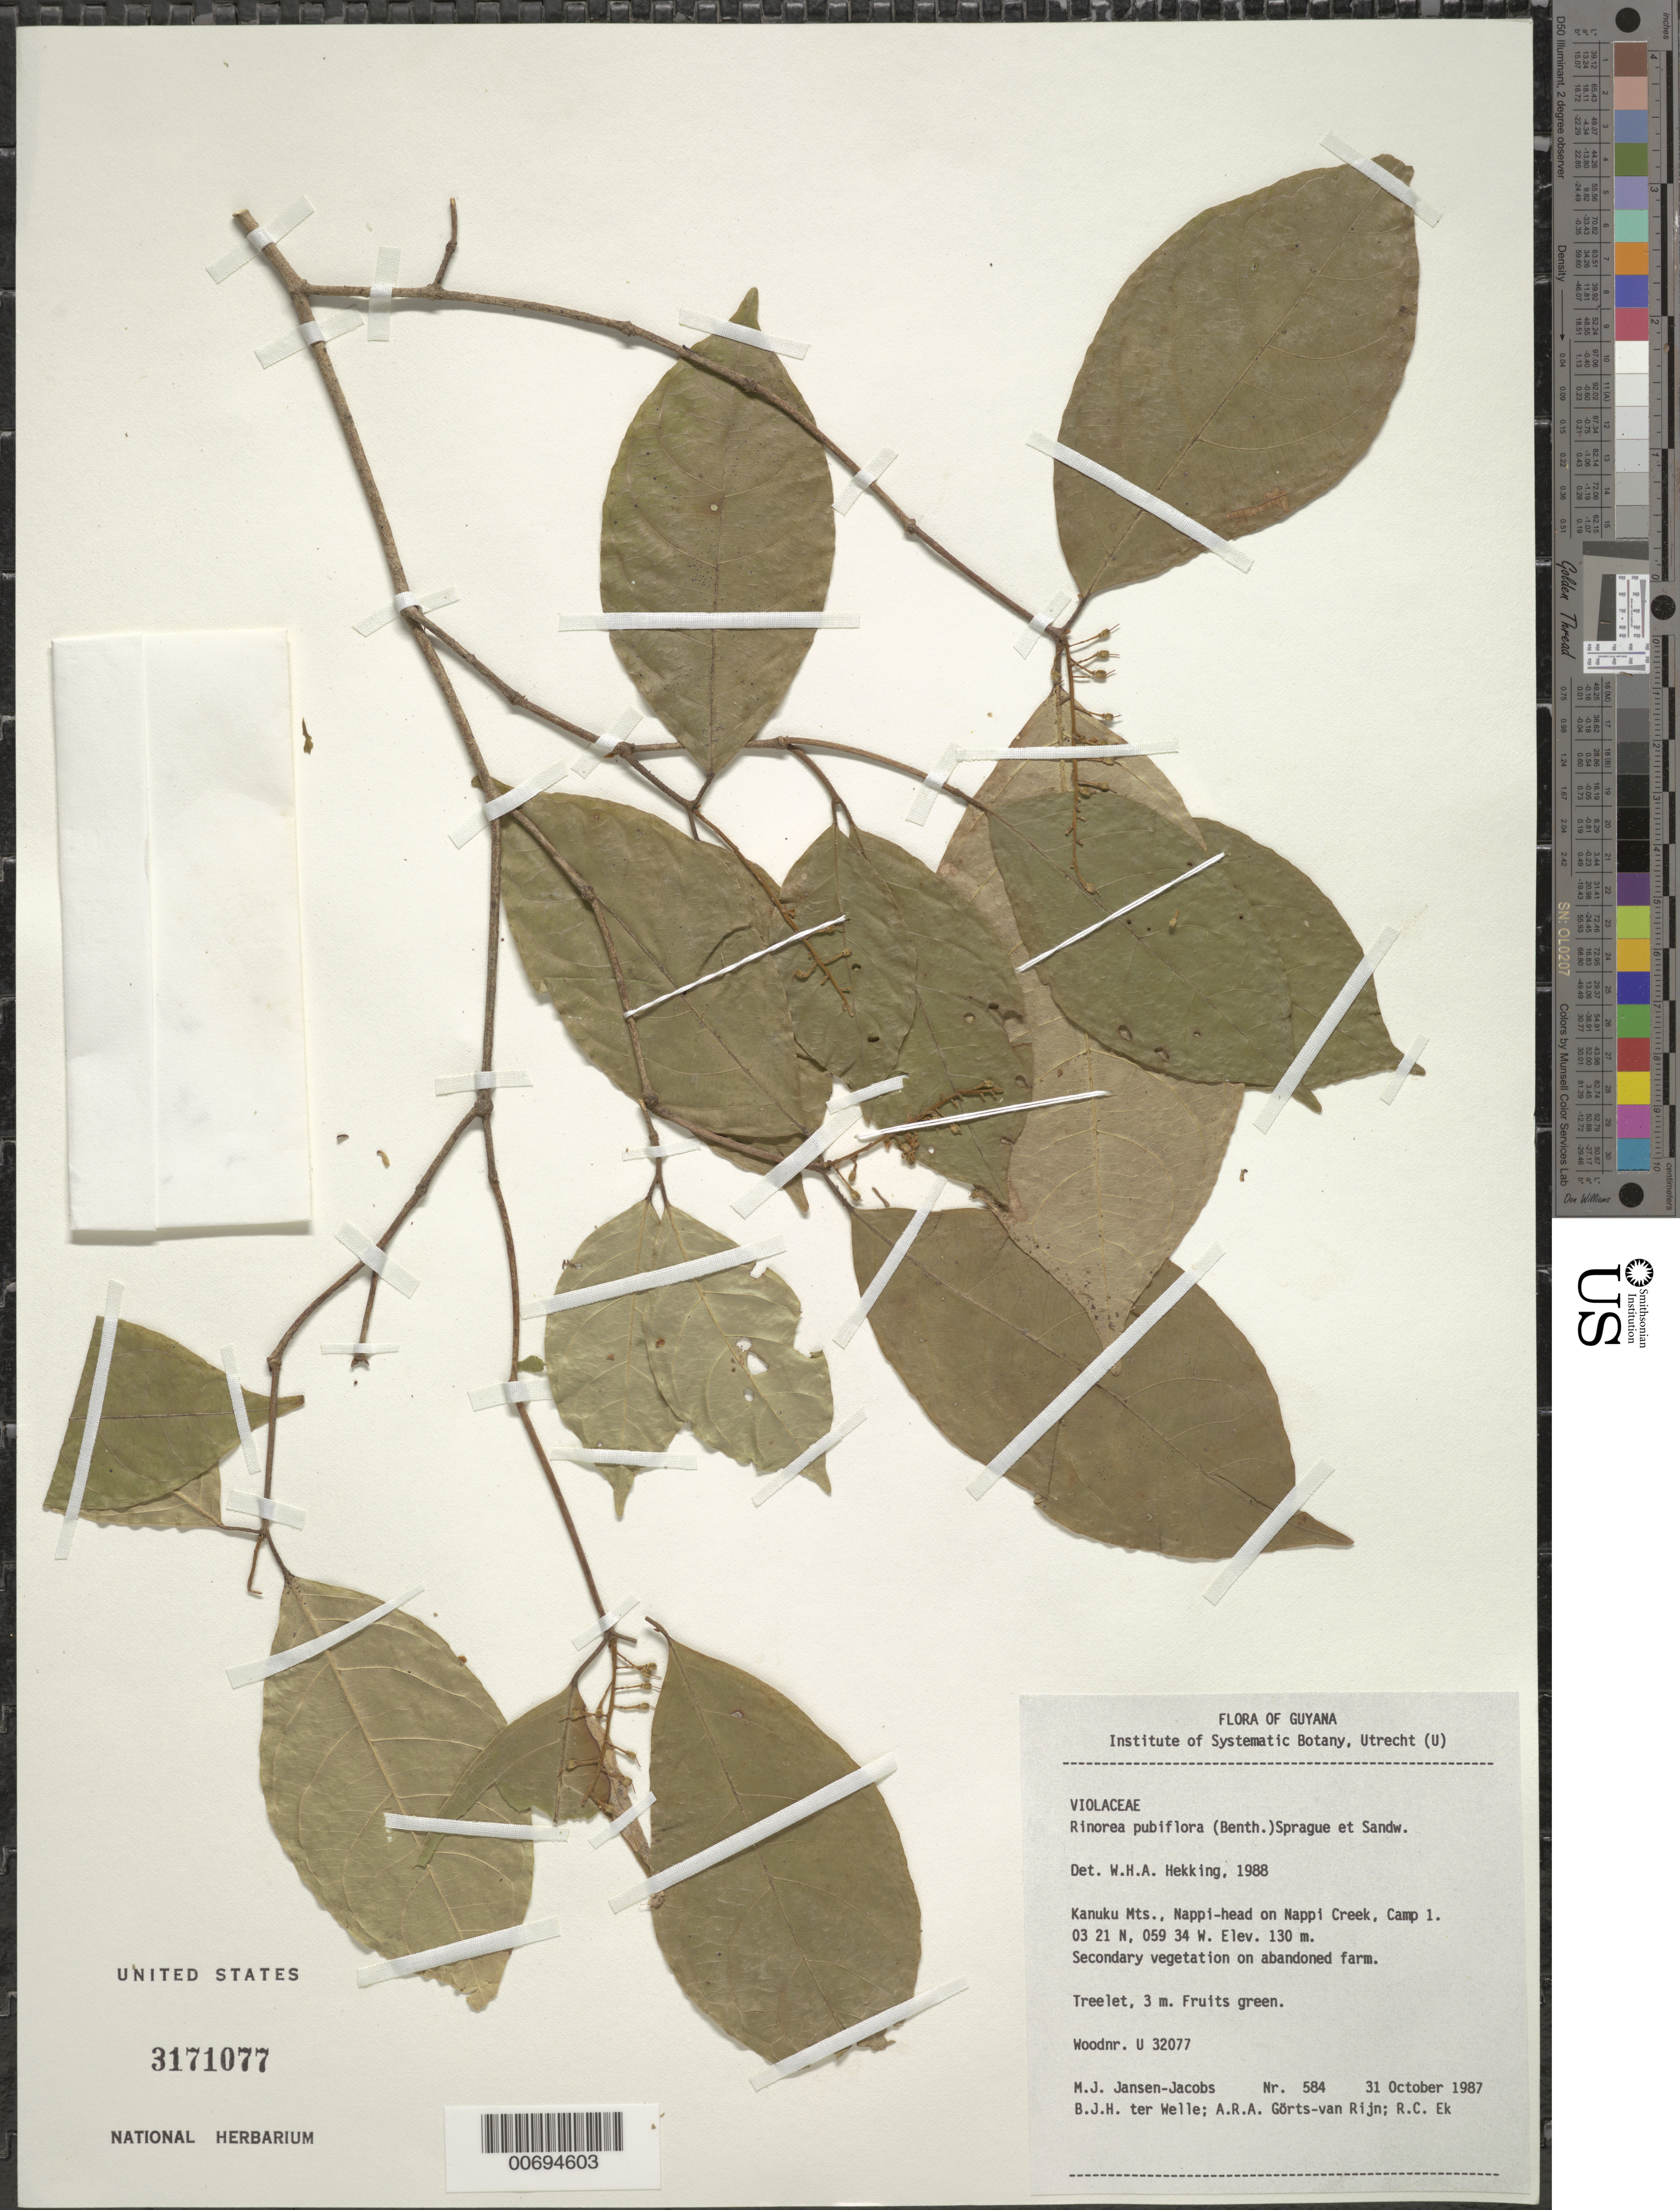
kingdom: Plantae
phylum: Tracheophyta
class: Magnoliopsida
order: Malpighiales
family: Violaceae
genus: Rinorea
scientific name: Rinorea pubiflora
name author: (Benth.) Sprague & Sandwith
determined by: Hekking, W. H. A.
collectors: M. J. Jansen-Jacobs, B. Welle, A. .R. A. Görts-van Rijn & R. C. Ek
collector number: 584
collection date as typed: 31-Oct-87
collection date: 1987-10-31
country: Guyana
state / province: U. Takutu-U. Essequibo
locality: Kanuku Mts., Nappi-head on Nappi Creek, camp 1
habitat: Secondary vegetation on abandoned farm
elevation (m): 130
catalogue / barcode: US 3171077